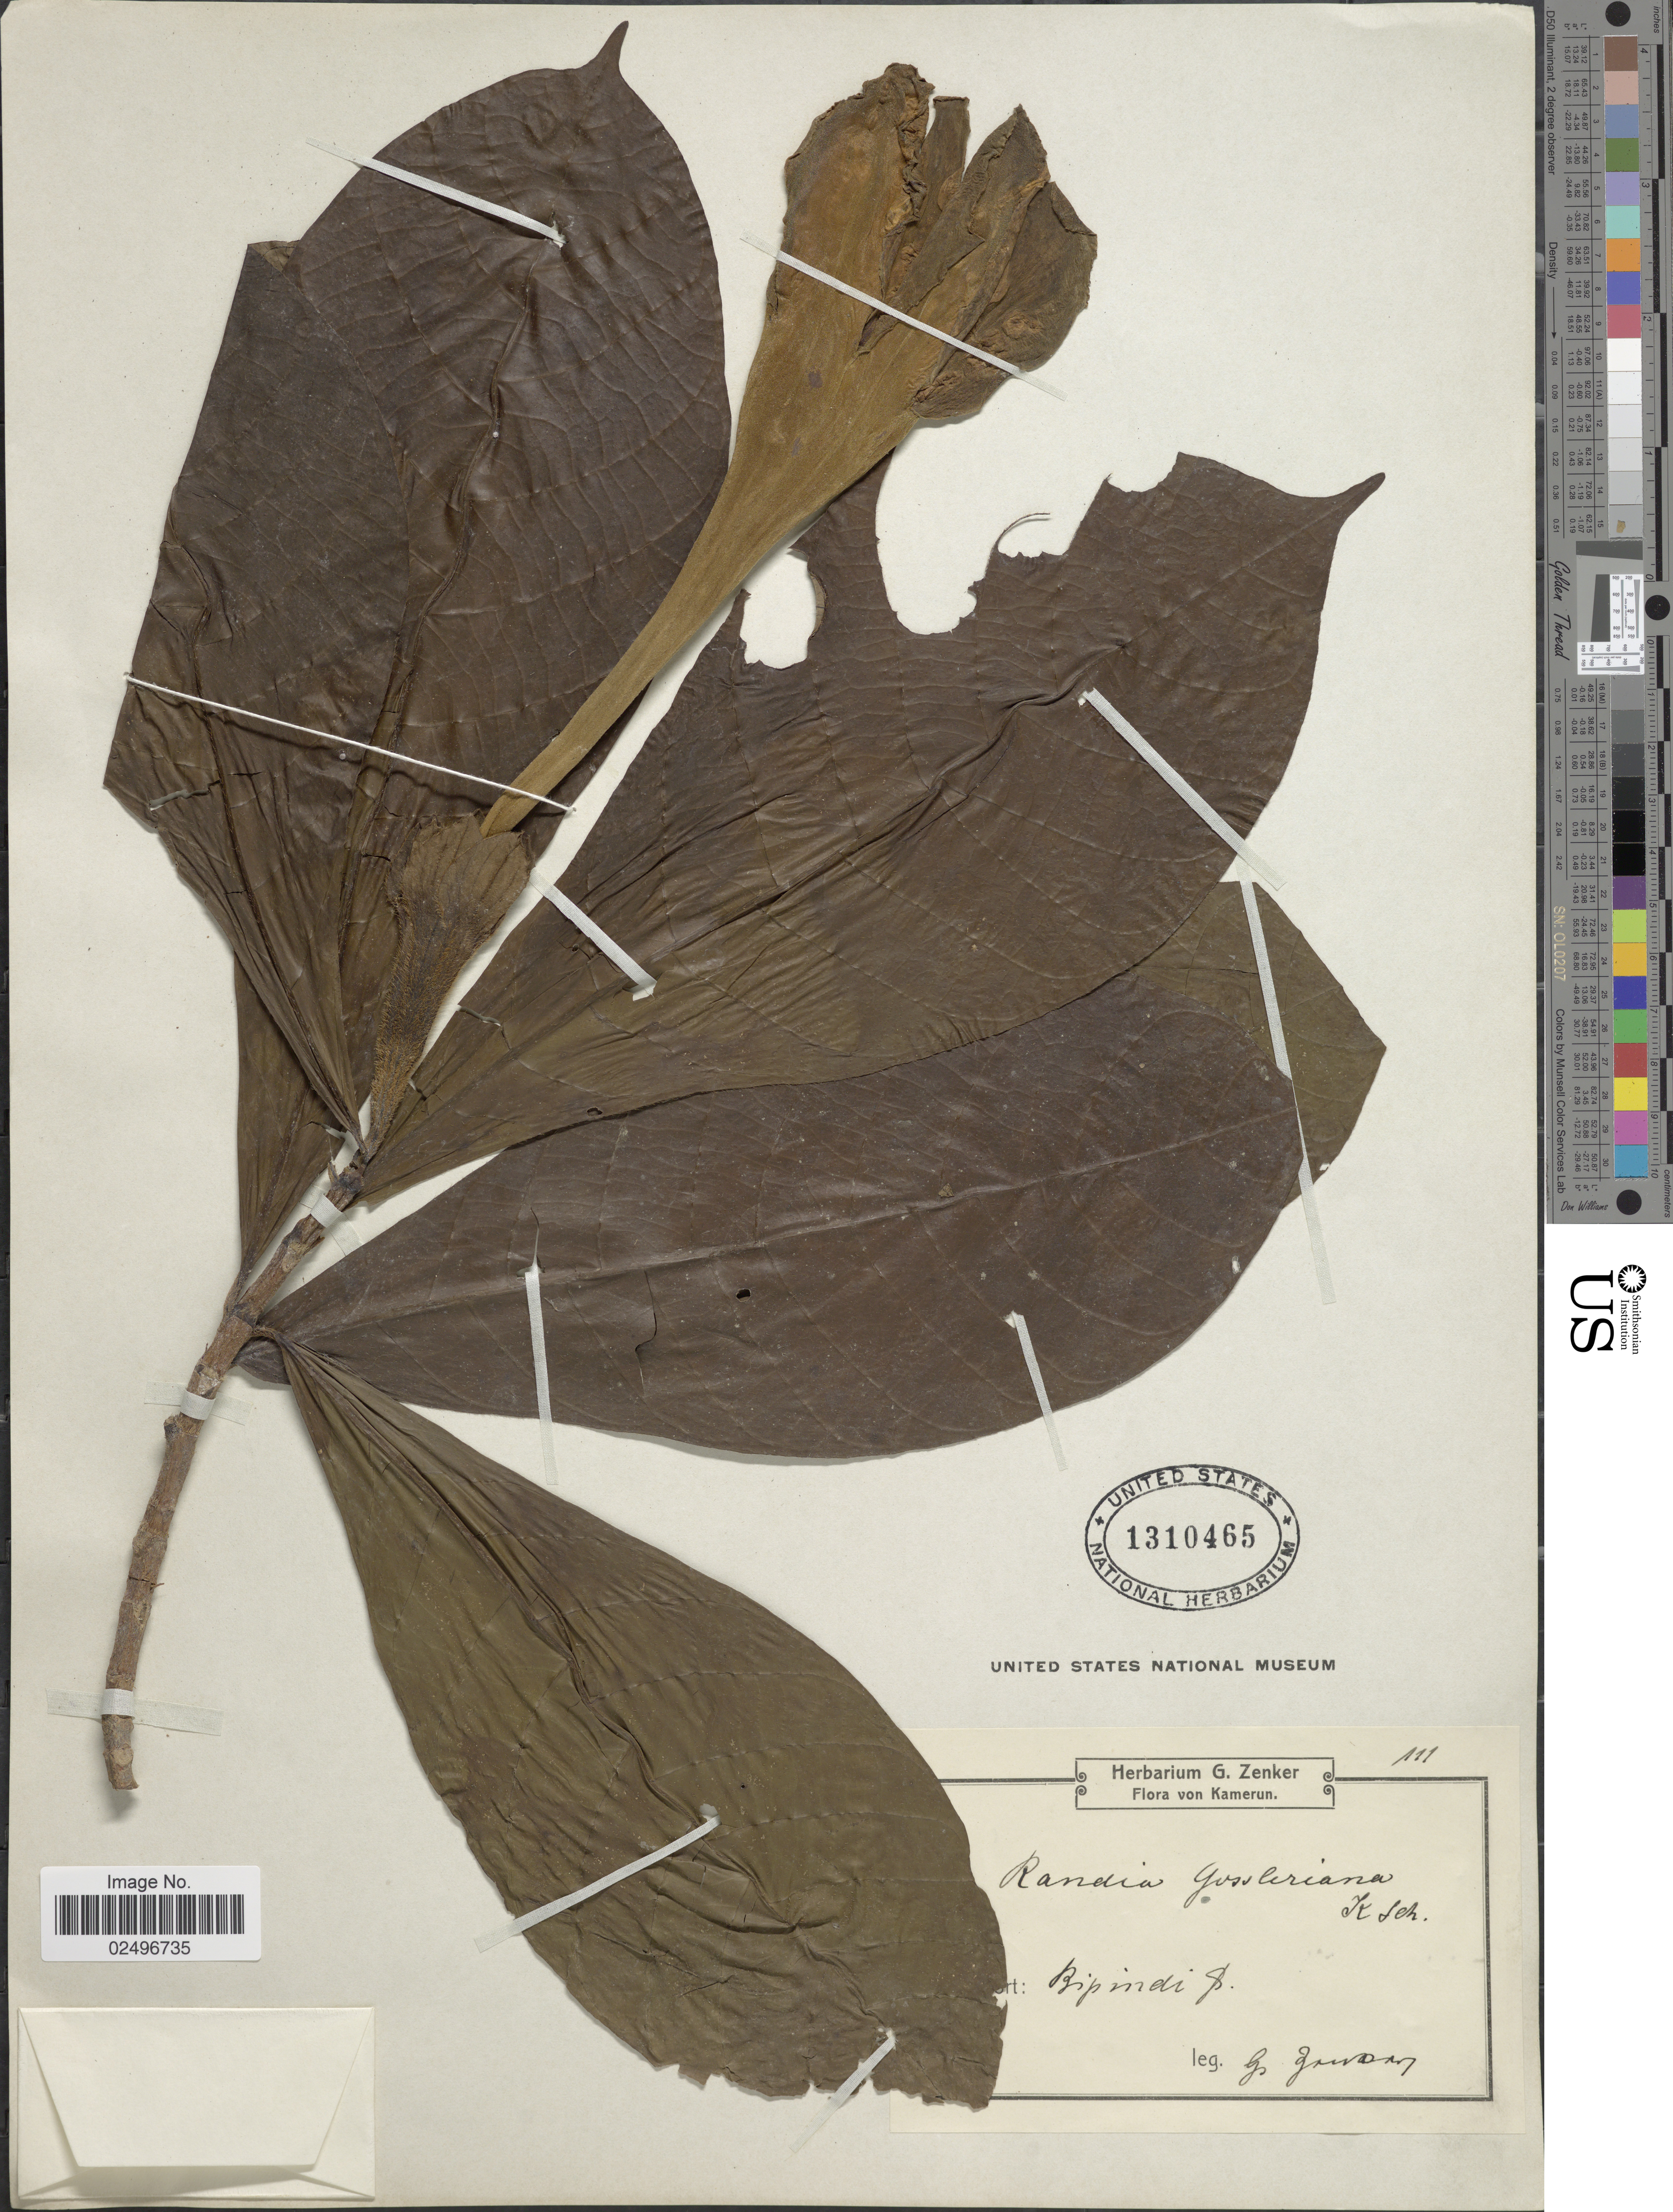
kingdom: Plantae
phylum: Tracheophyta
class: Magnoliopsida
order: Gentianales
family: Rubiaceae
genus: Pseudogardenia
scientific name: Pseudogardenia kalbreyeri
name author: (Hiern) Keay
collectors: G. A. Zenker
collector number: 111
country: Cameroon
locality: Kamerun, Bipinde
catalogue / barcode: US 1310465